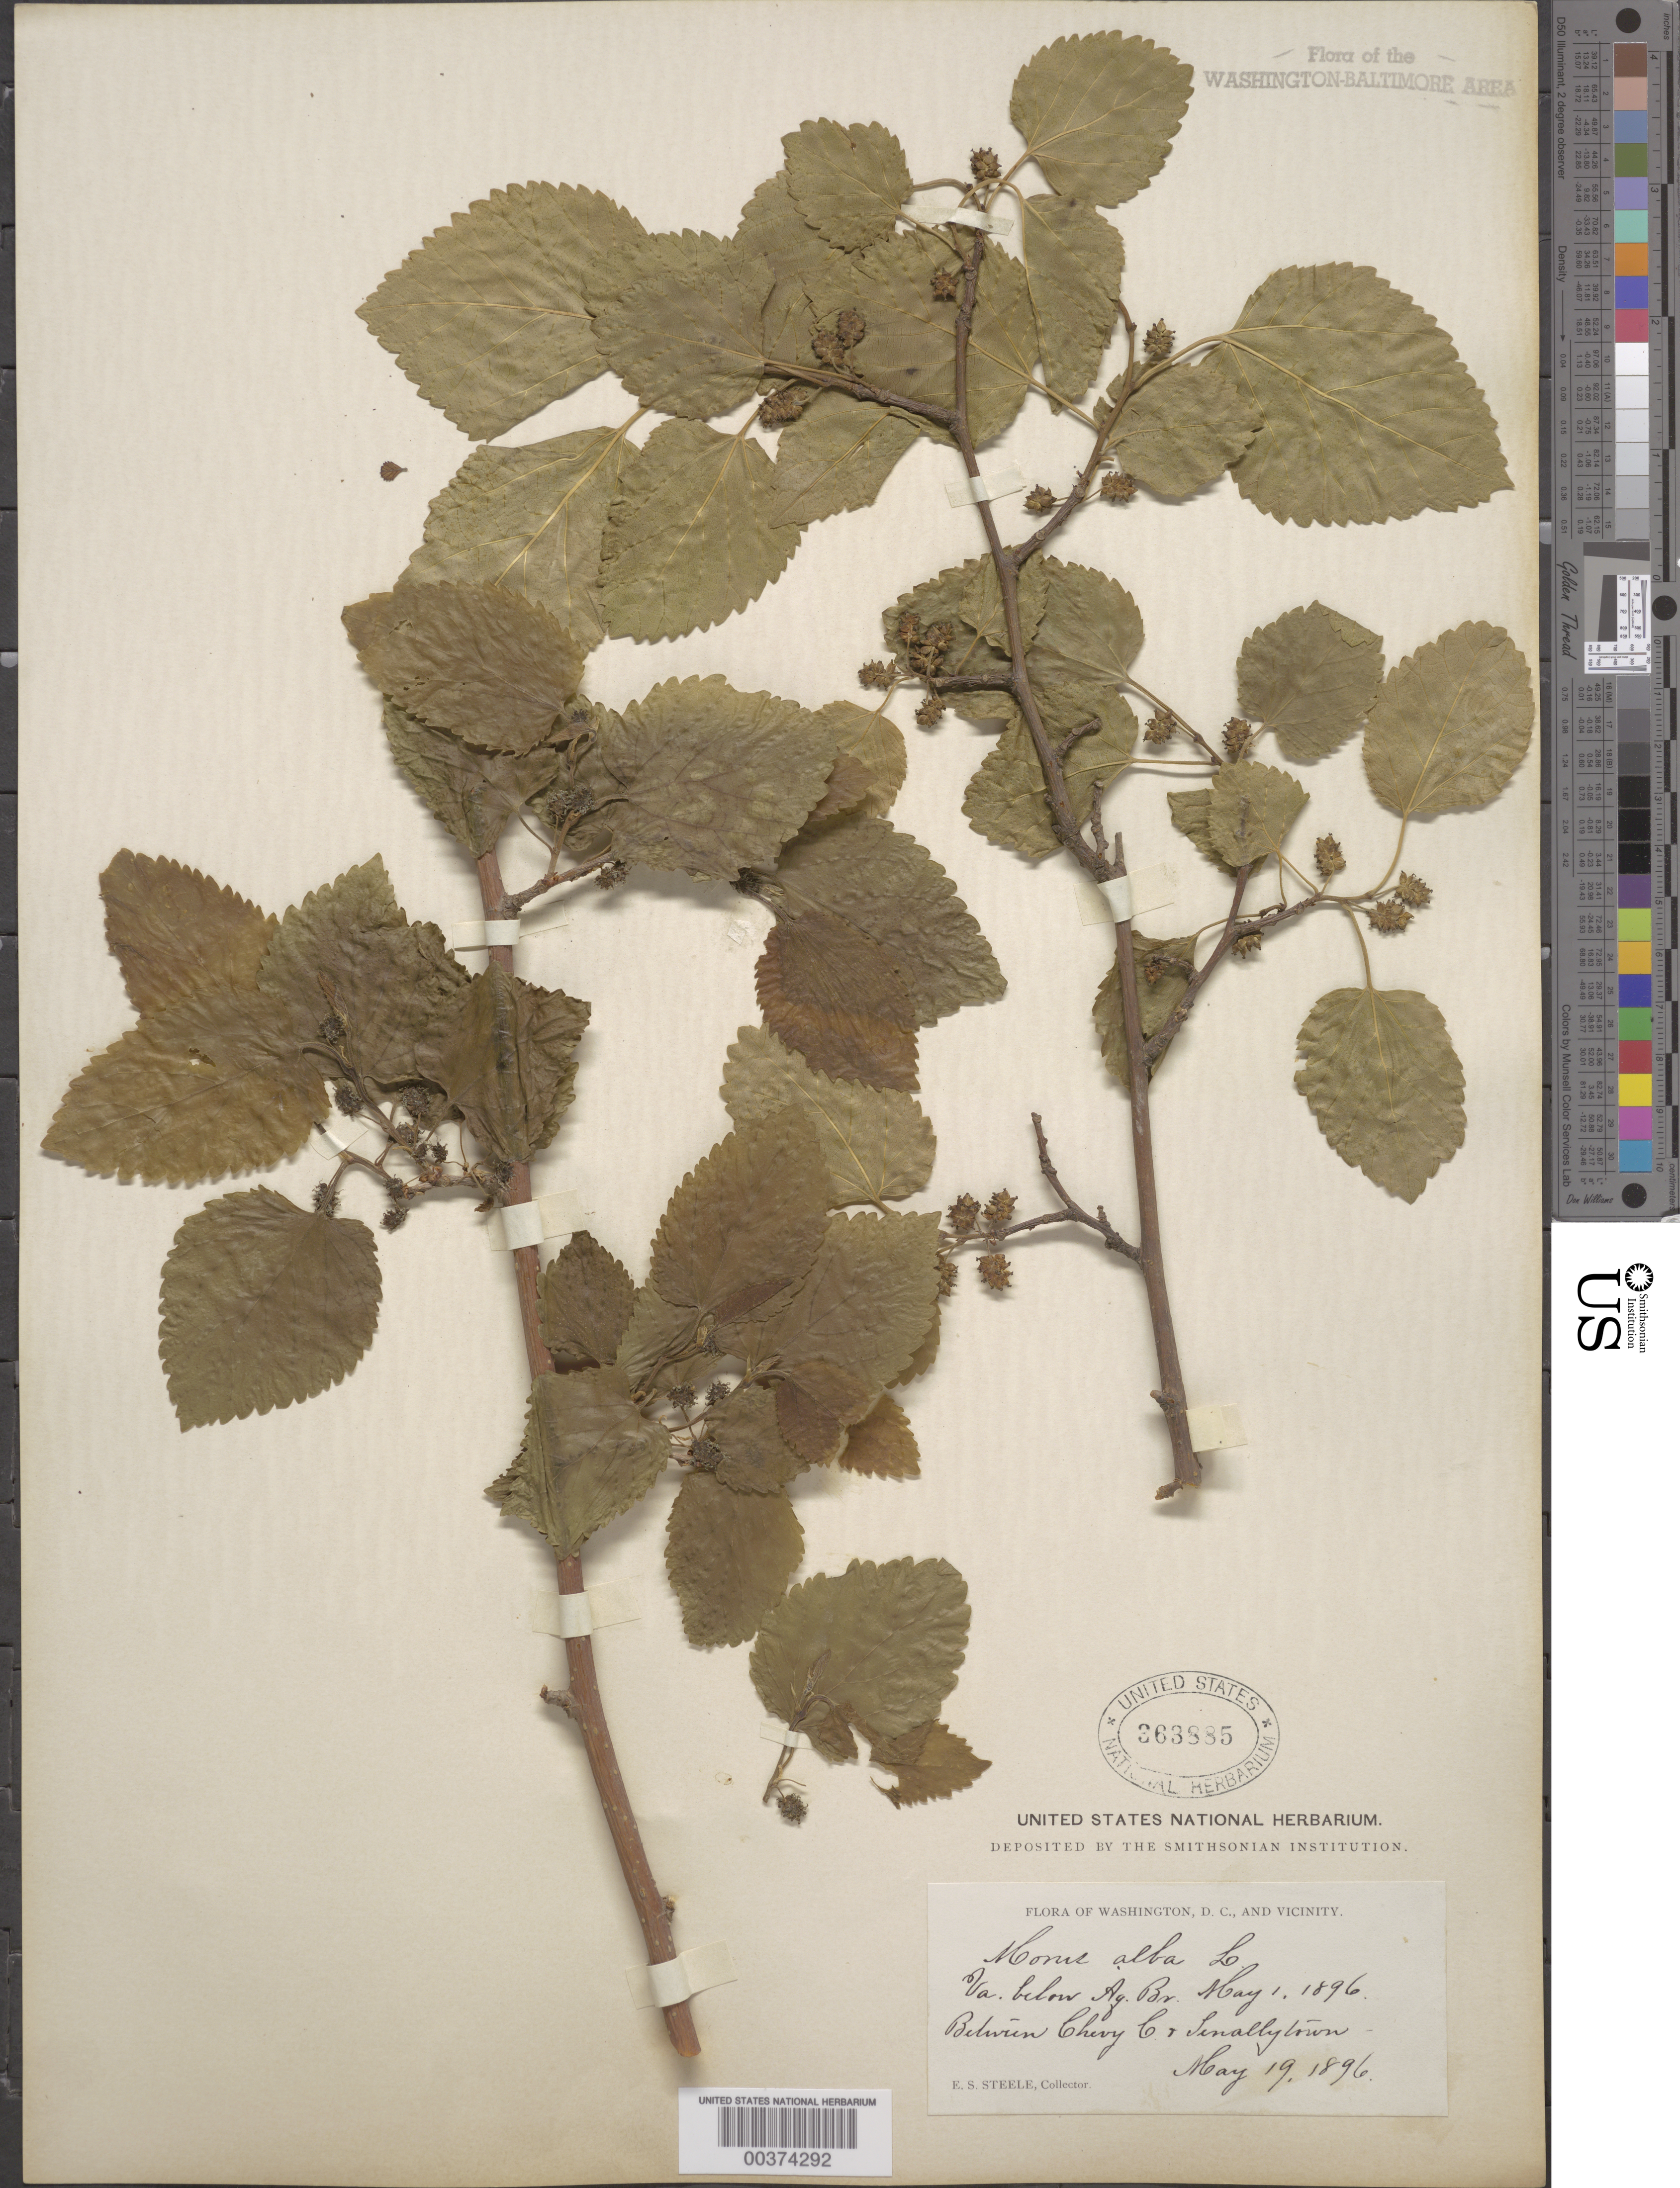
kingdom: Plantae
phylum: Tracheophyta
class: Magnoliopsida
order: Rosales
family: Moraceae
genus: Morus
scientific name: Morus alba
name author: L.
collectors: E. Steele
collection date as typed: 01 May 1896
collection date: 1896-05-01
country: United States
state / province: Maryland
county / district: Montgomery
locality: Between Chevy Chase and Tenallytown also below Aqueduct Bridge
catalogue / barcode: US 363885